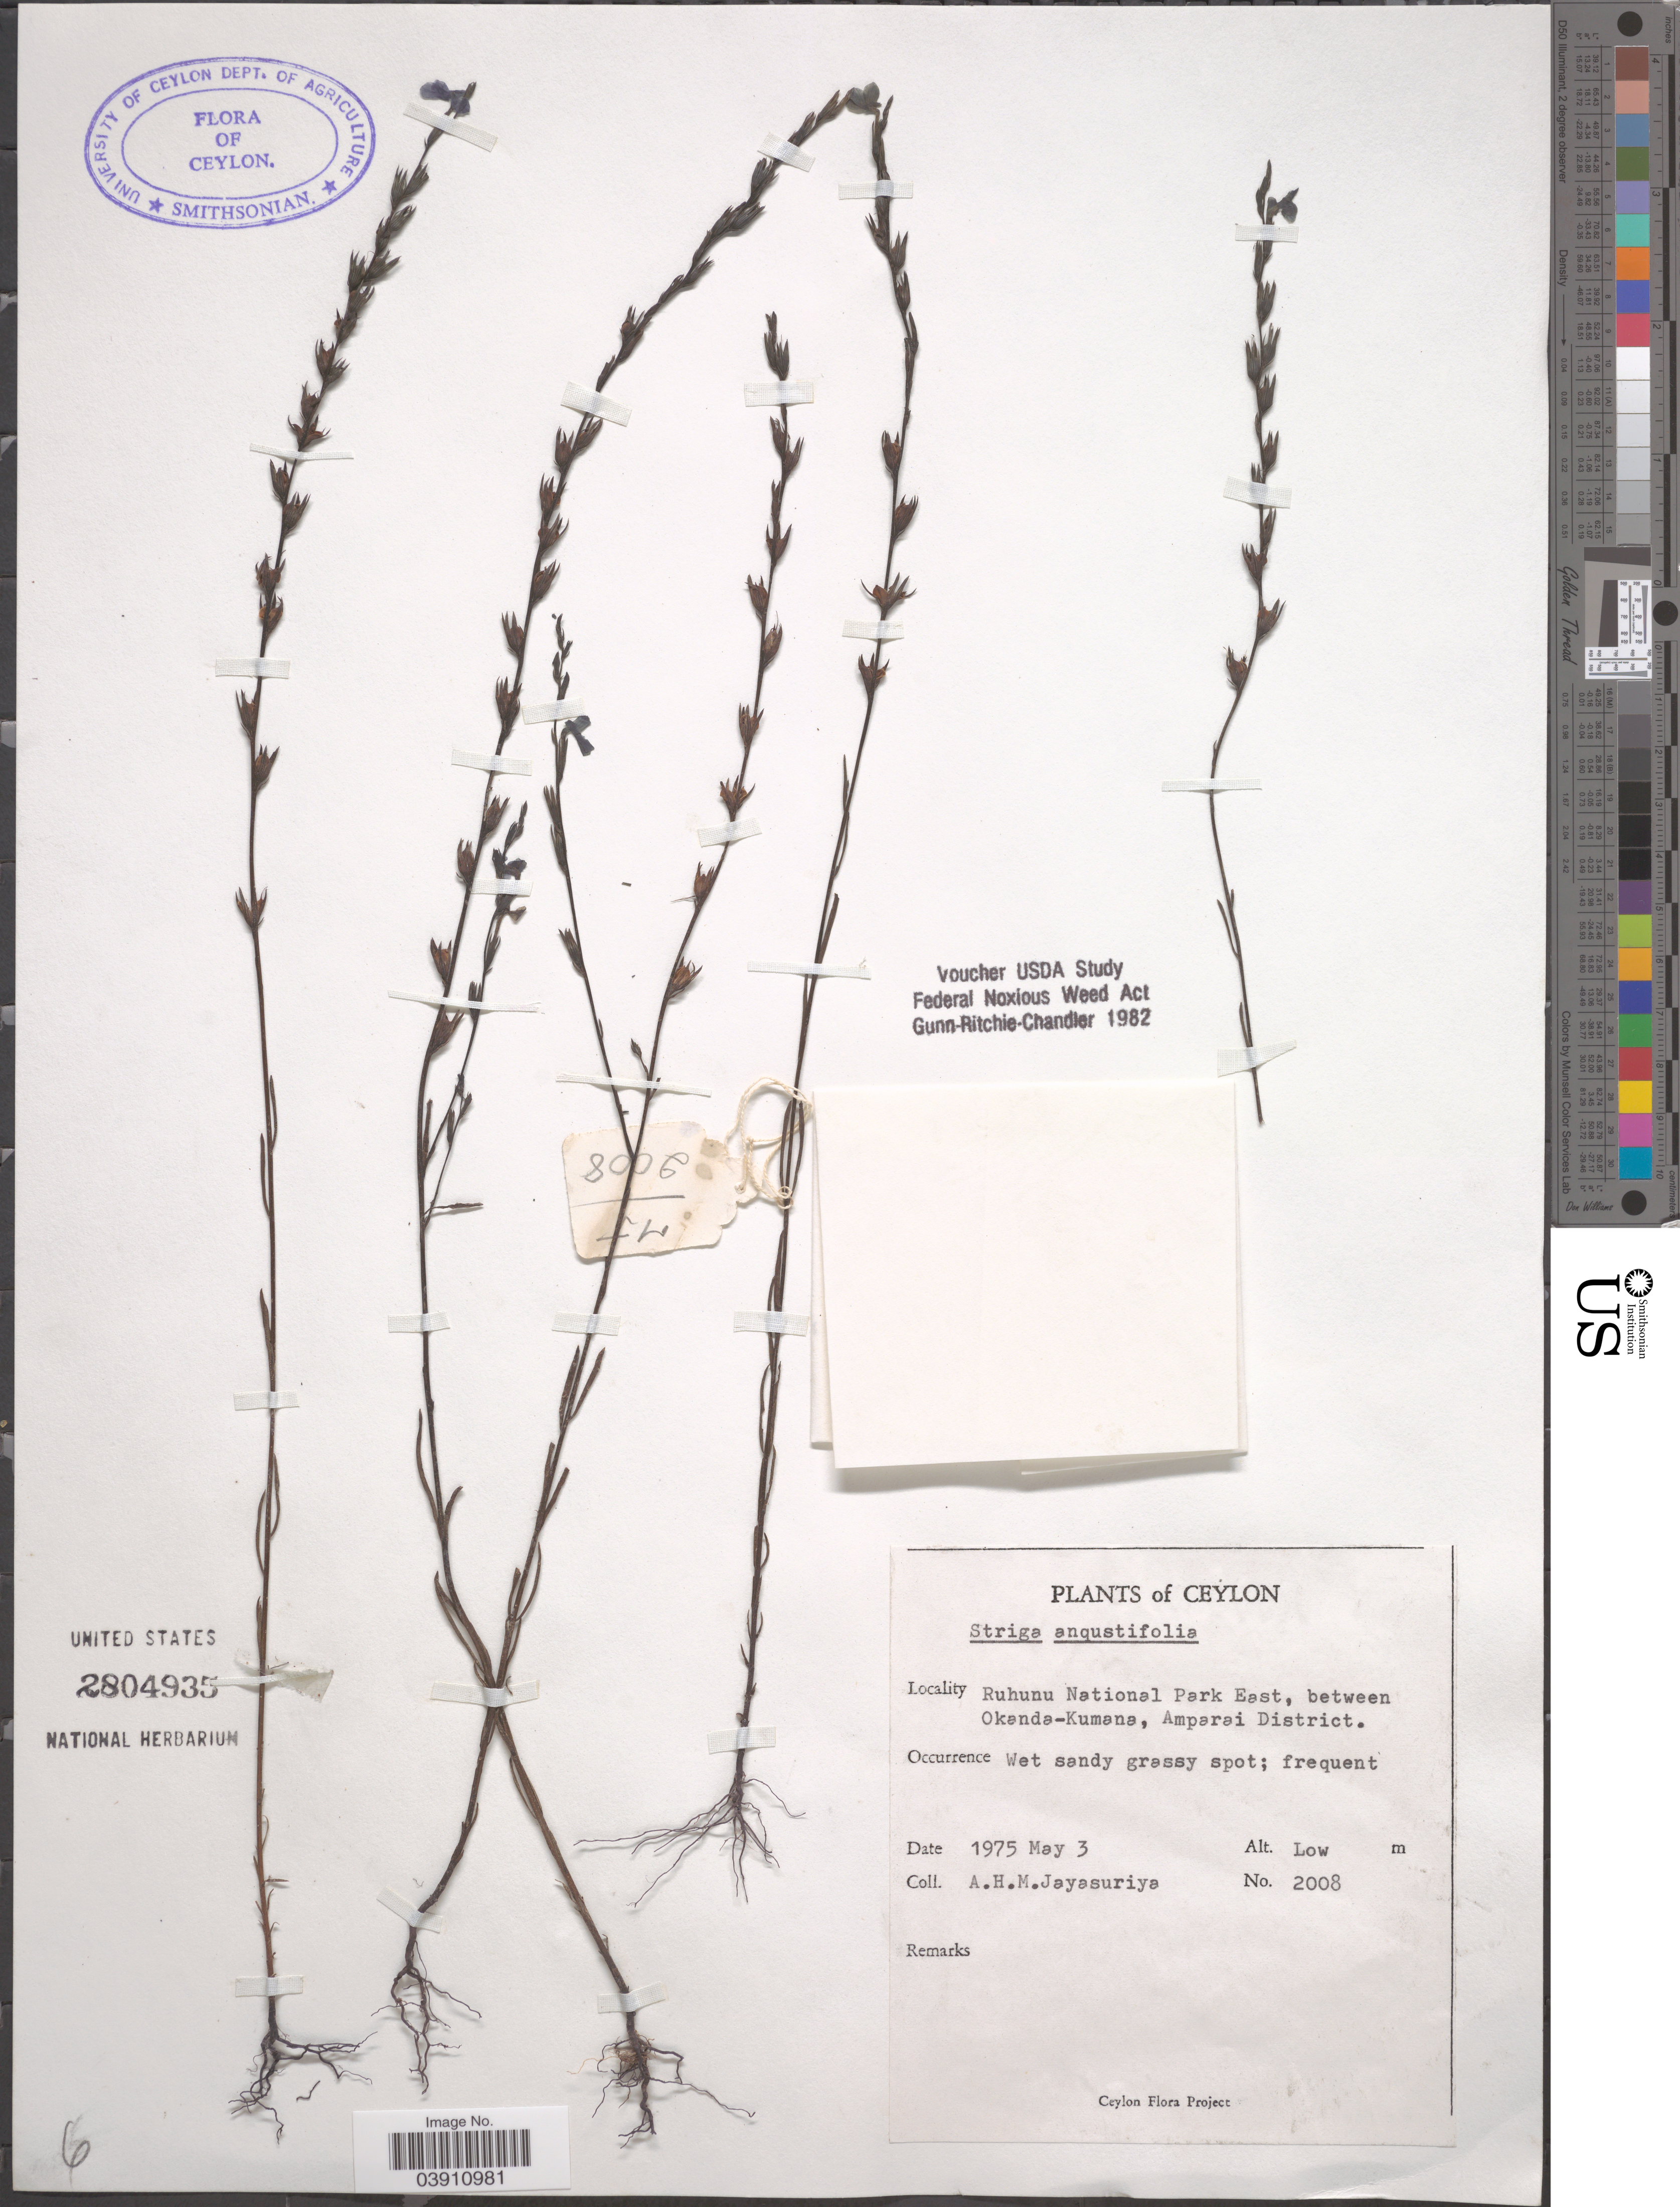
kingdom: Plantae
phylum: Tracheophyta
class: Magnoliopsida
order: Lamiales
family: Orobanchaceae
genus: Striga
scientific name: Striga angustifolia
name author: (D. Don) C.J. Saldanha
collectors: A. H. Jayasuriya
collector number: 2008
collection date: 1975-05-03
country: Sri Lanka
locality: Ceylon. Ruhunu National Park East, between Okanda-Kumana, Amparai District.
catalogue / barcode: US 2804935